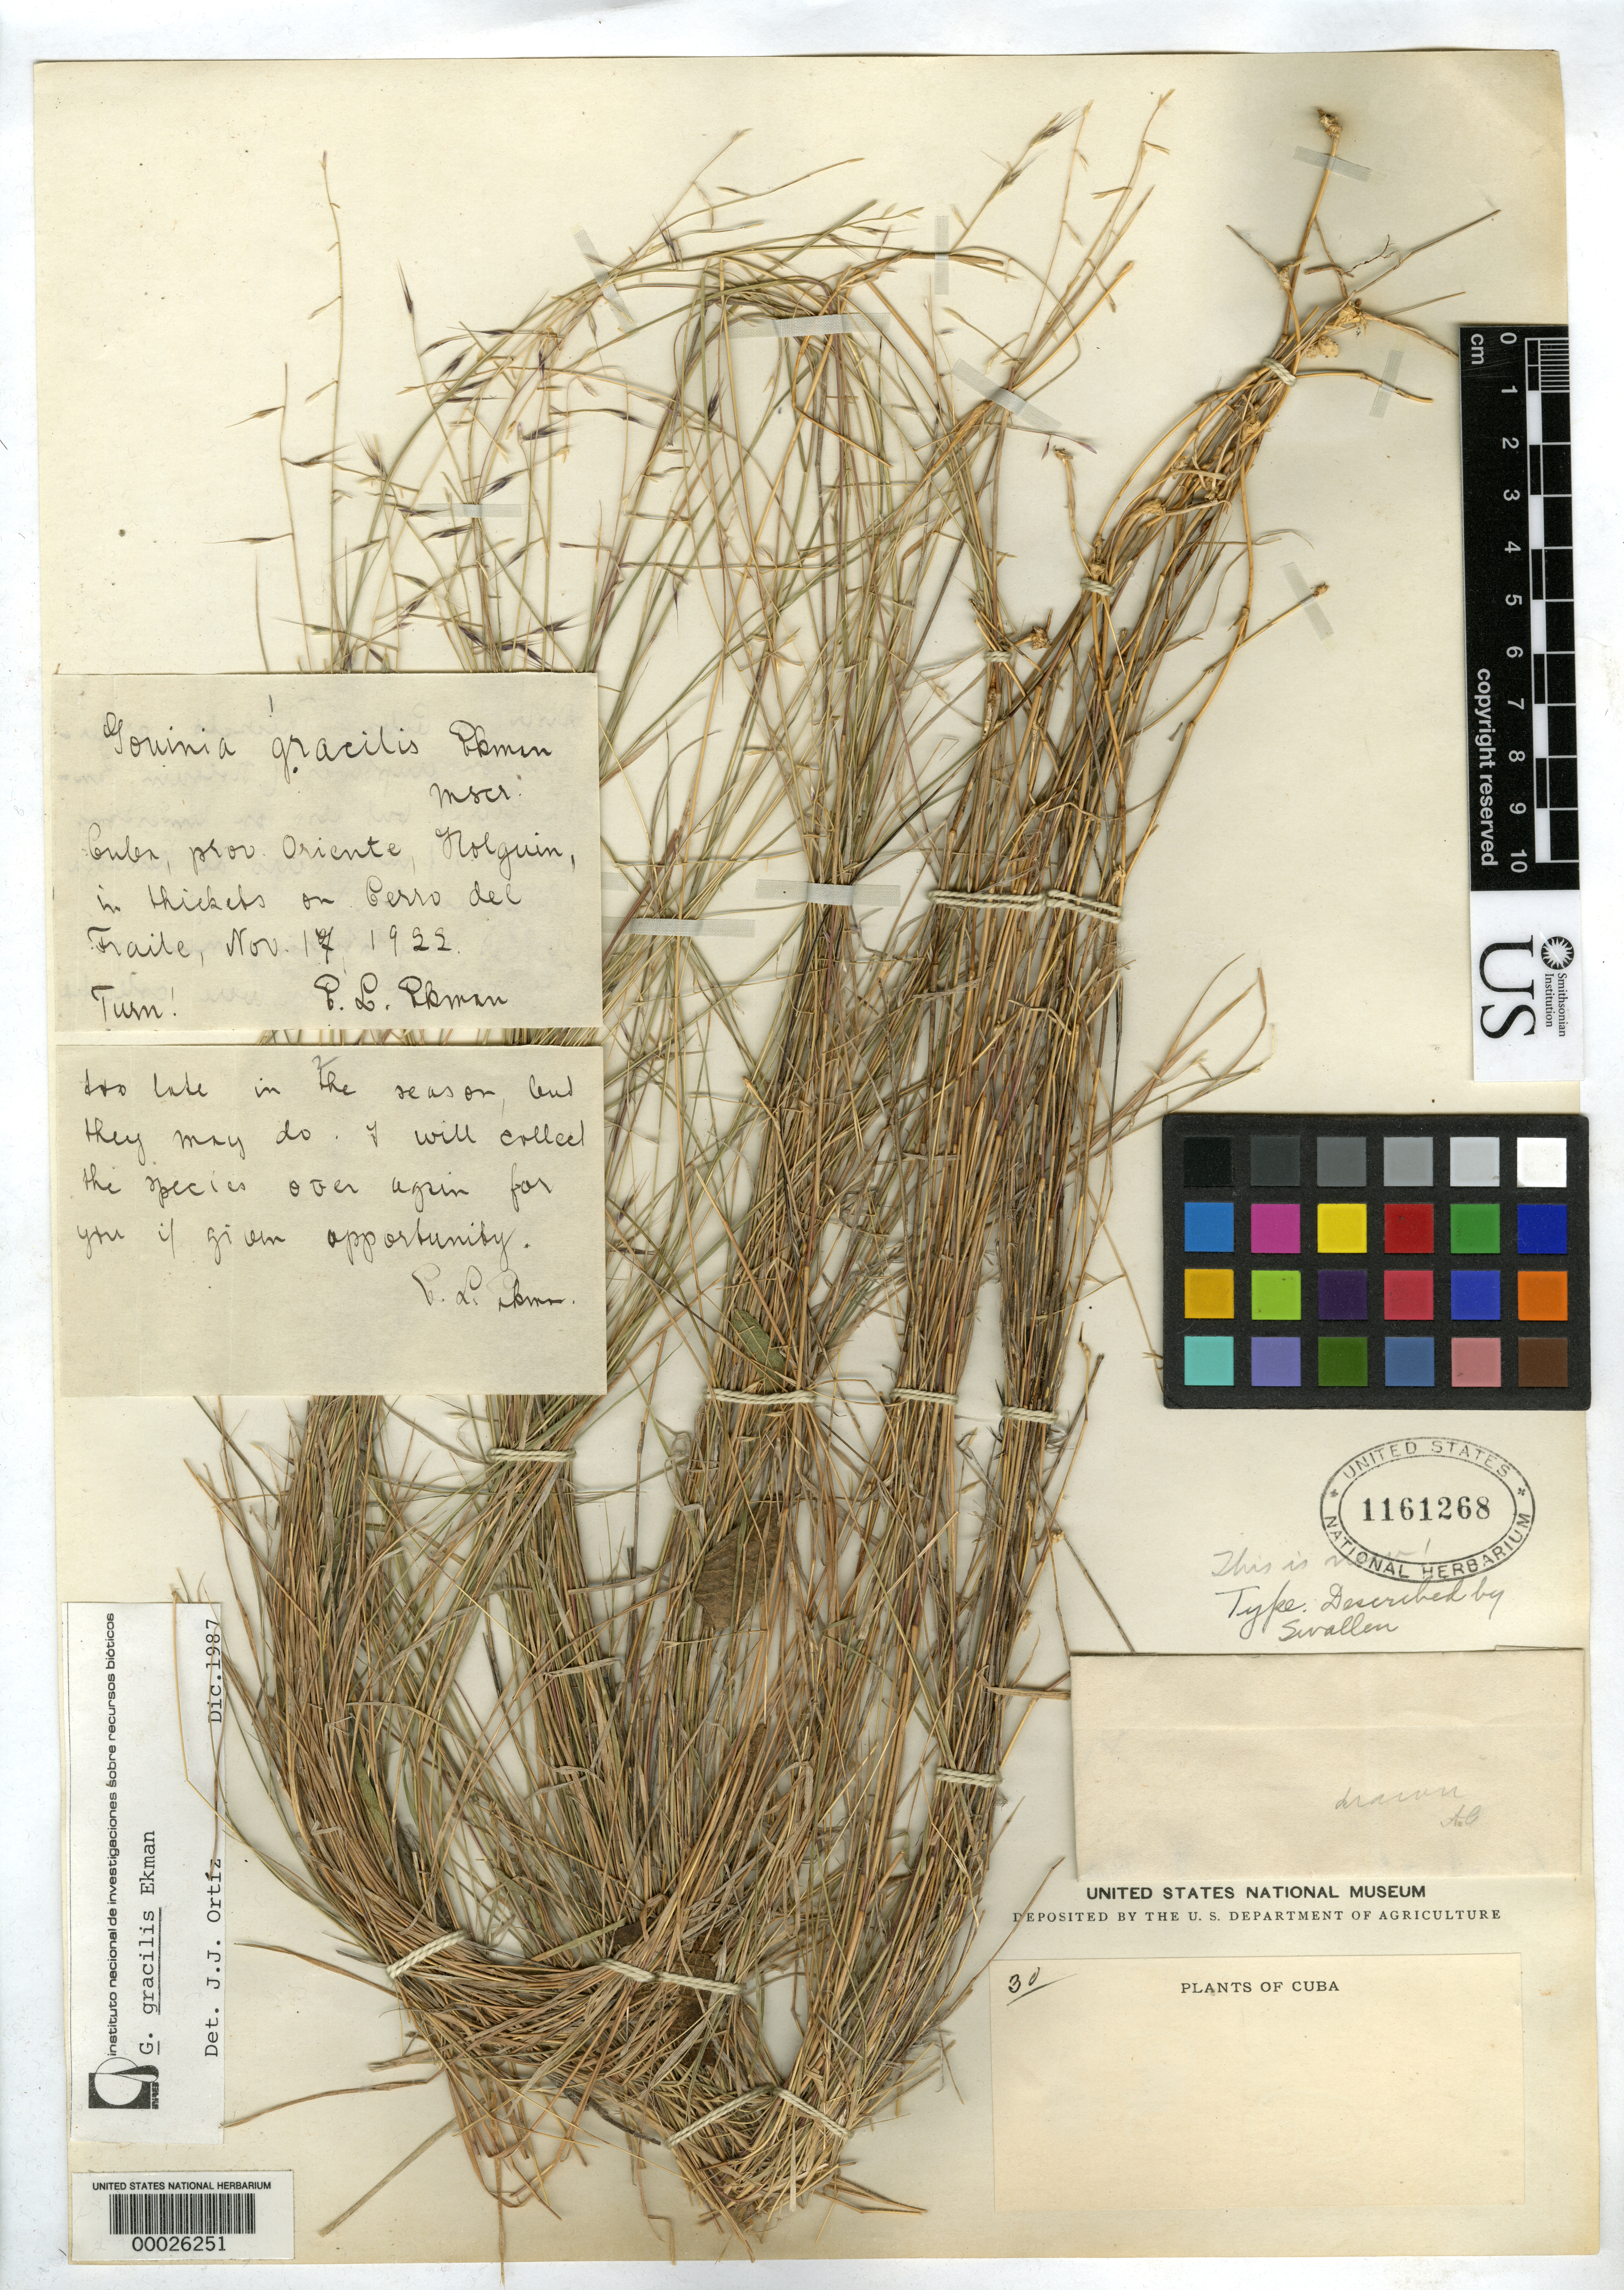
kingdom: Plantae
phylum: Tracheophyta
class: Liliopsida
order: Poales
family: Poaceae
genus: Gouinia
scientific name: Gouinia gracilis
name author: Ekman ex Swallen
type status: Holotype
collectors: E. L. Ekman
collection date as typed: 17 Nov 1922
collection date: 1922-11-17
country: Cuba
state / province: Oriente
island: Greater Antilles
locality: Cerro del Fraile, Holguin.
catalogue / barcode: US 1161268